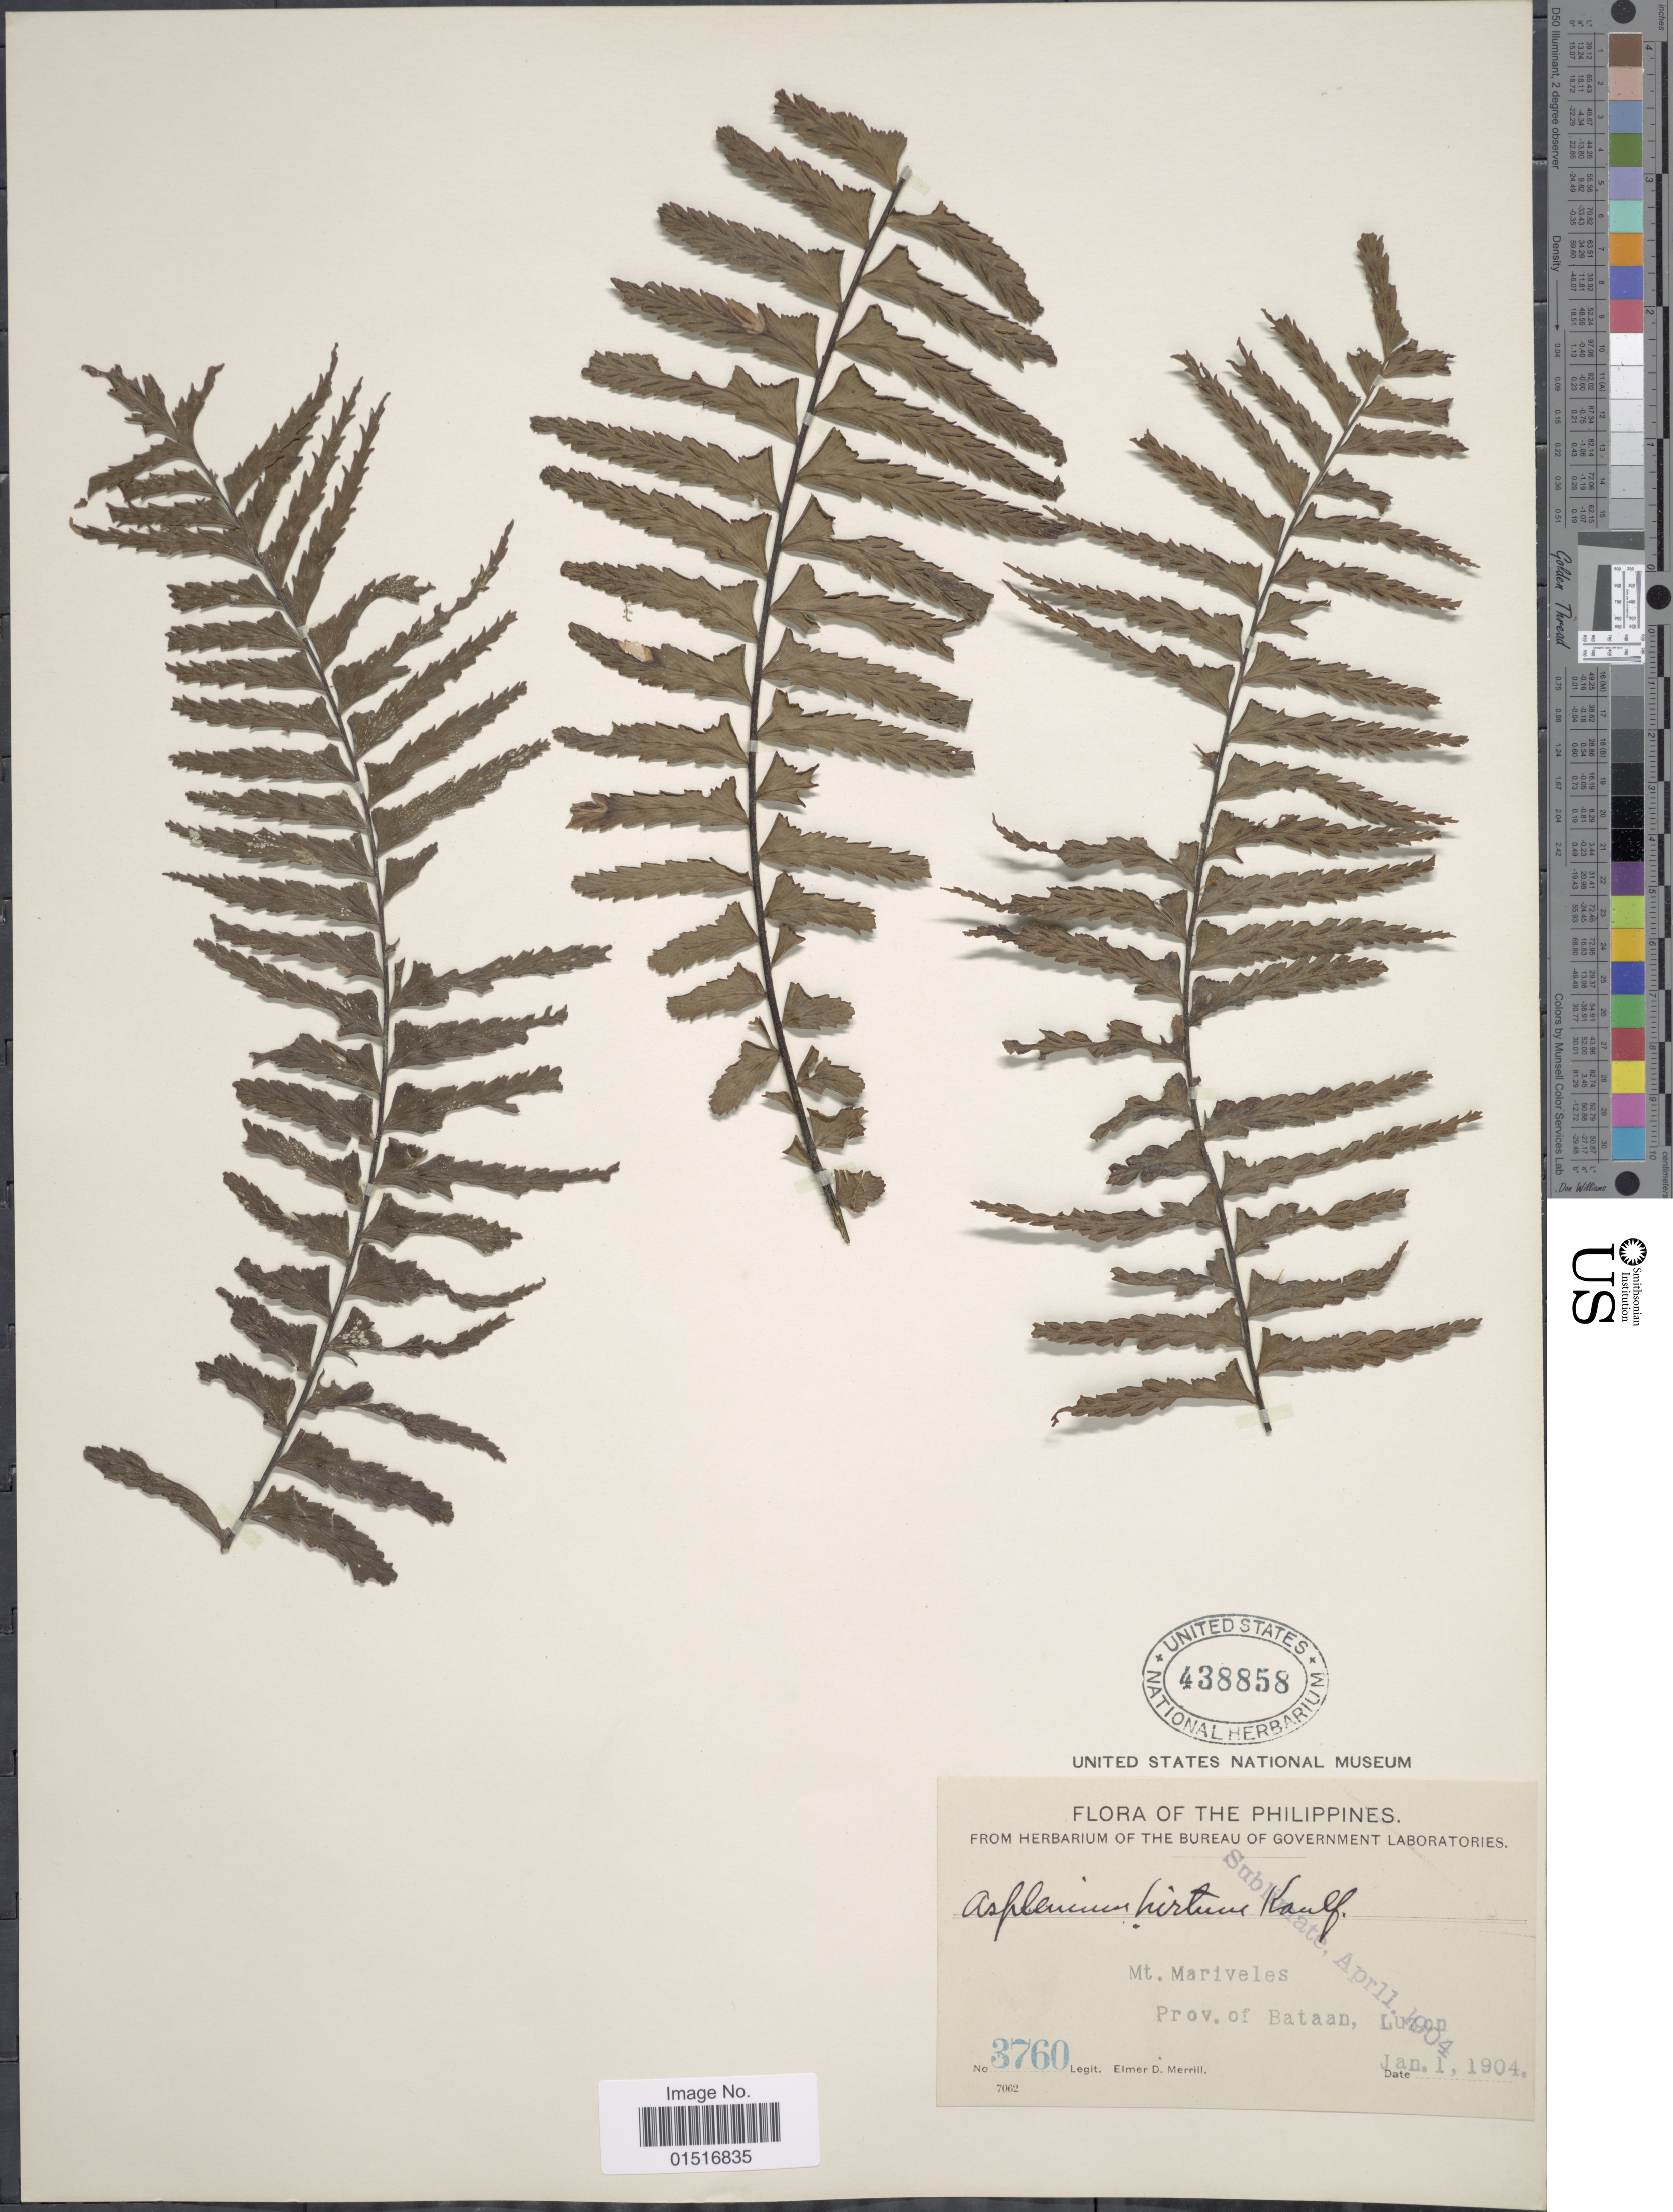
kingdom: Plantae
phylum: Tracheophyta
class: Polypodiopsida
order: Polypodiales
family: Aspleniaceae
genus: Asplenium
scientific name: Asplenium pellucidum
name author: Lam.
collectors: E. D. Merrill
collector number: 3760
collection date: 1904-01-01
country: Philippines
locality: Mt. Mariveles, Prov. of Bataan, Luzon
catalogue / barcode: US 438858